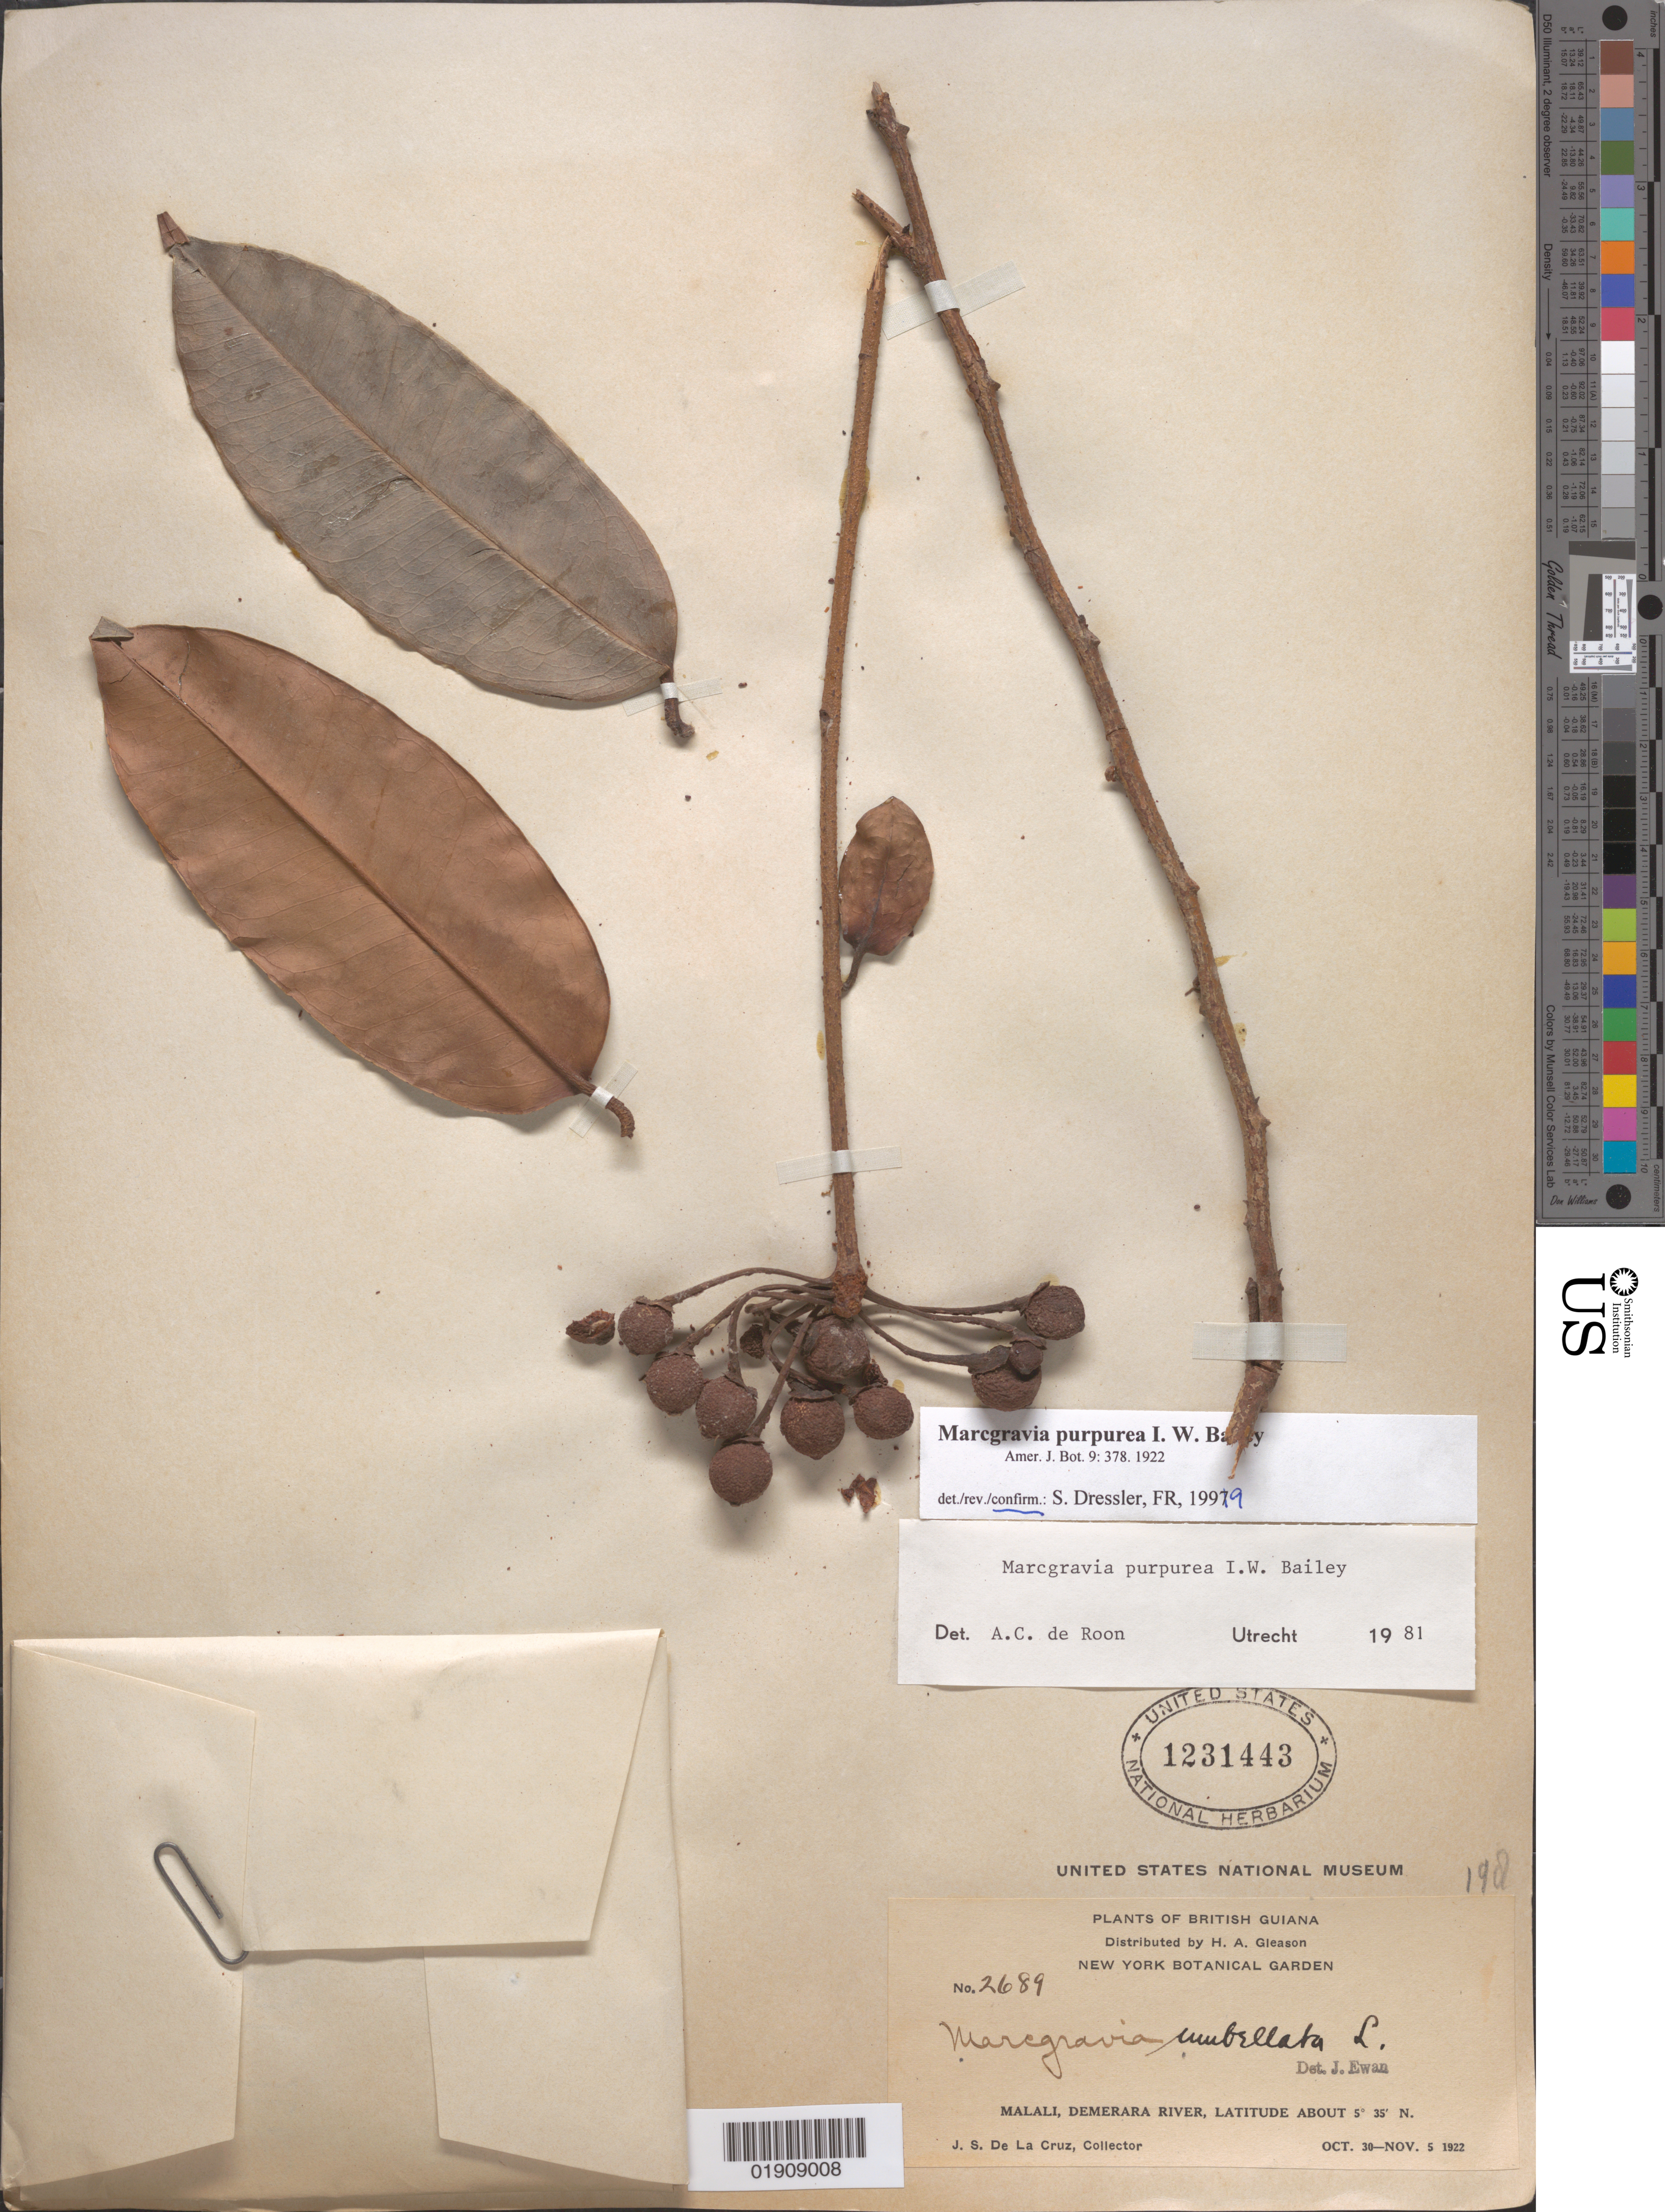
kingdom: Plantae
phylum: Tracheophyta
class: Magnoliopsida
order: Ericales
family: Marcgraviaceae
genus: Marcgravia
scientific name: Marcgravia purpurea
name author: I.W. Bailey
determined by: Dressler, S., (FR), Forschungsinstitut Und Naturmuseum Senckenberg (GERMANY)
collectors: J. S. de la Cruz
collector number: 2689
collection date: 1922-10-30/1922-11-05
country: Guyana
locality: Malali, Demerara River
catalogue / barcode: US 1231443